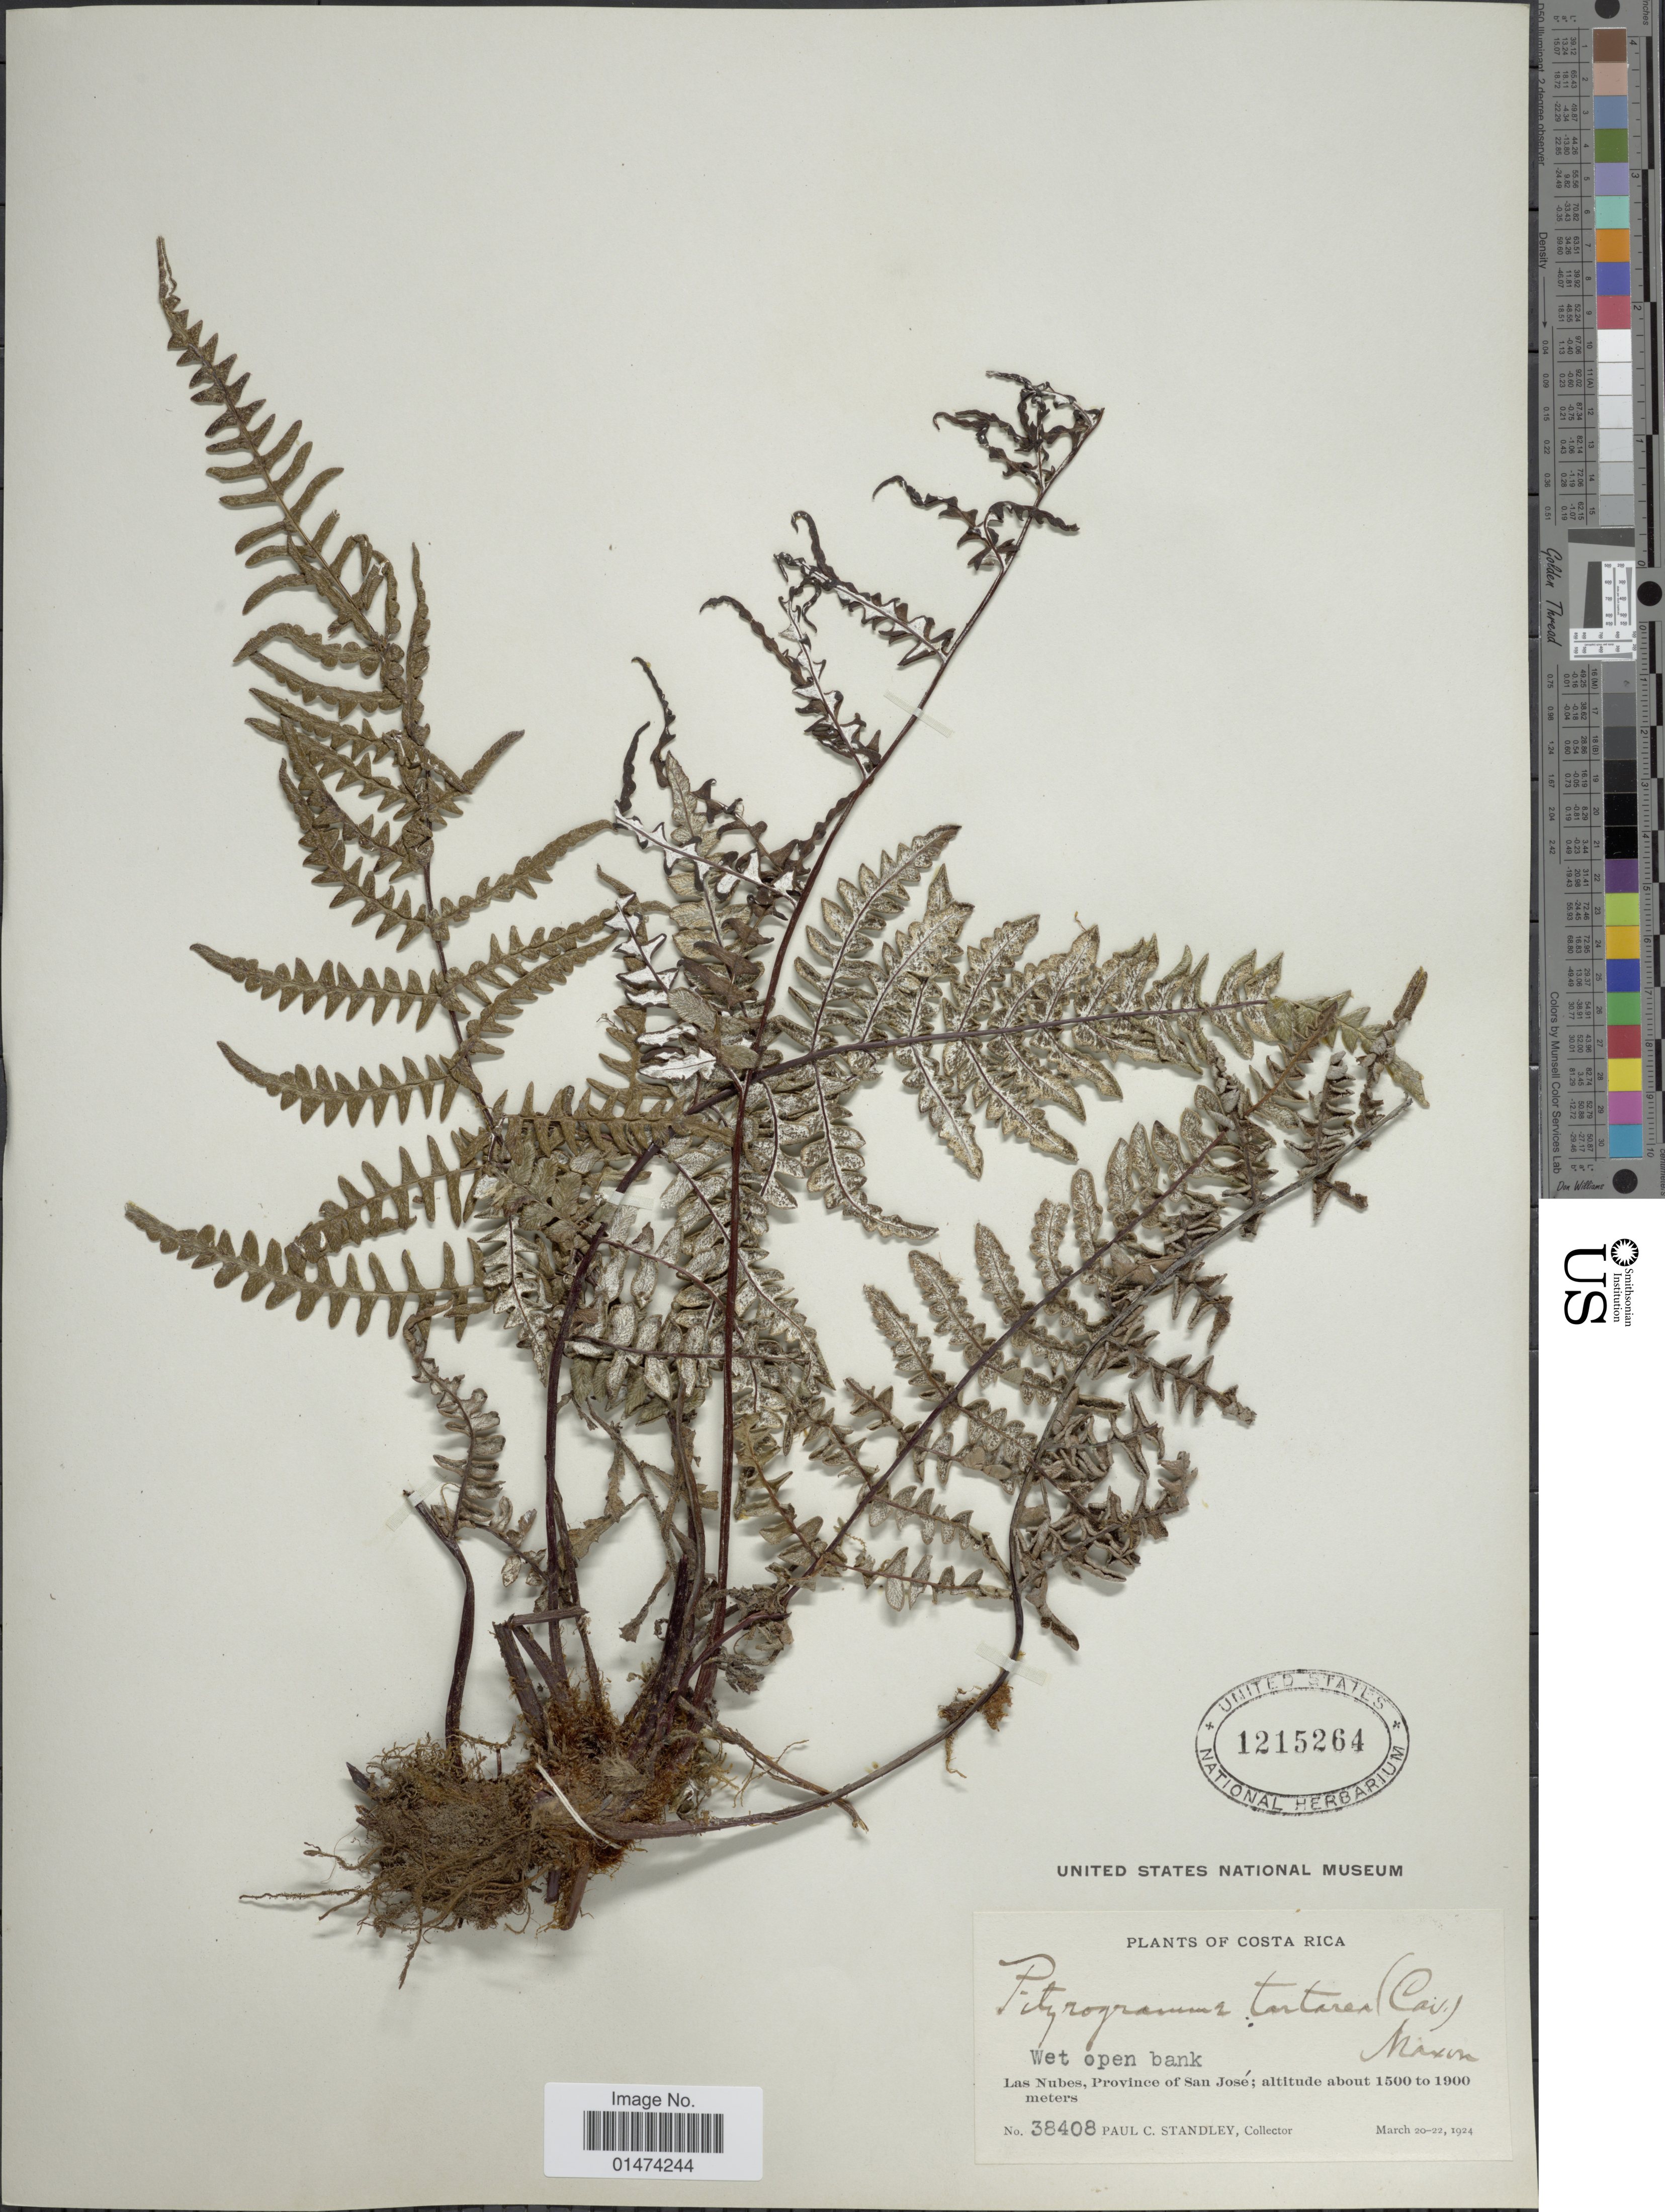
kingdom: Plantae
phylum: Tracheophyta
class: Polypodiopsida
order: Polypodiales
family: Pteridaceae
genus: Pityrogramma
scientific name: Pityrogramma tartarea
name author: (Cav.) Maxon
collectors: P. C. Standley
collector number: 38408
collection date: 1924-03-20/1924-03-22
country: Costa Rica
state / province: San José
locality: Las Nubes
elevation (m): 1500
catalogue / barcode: US 1215264